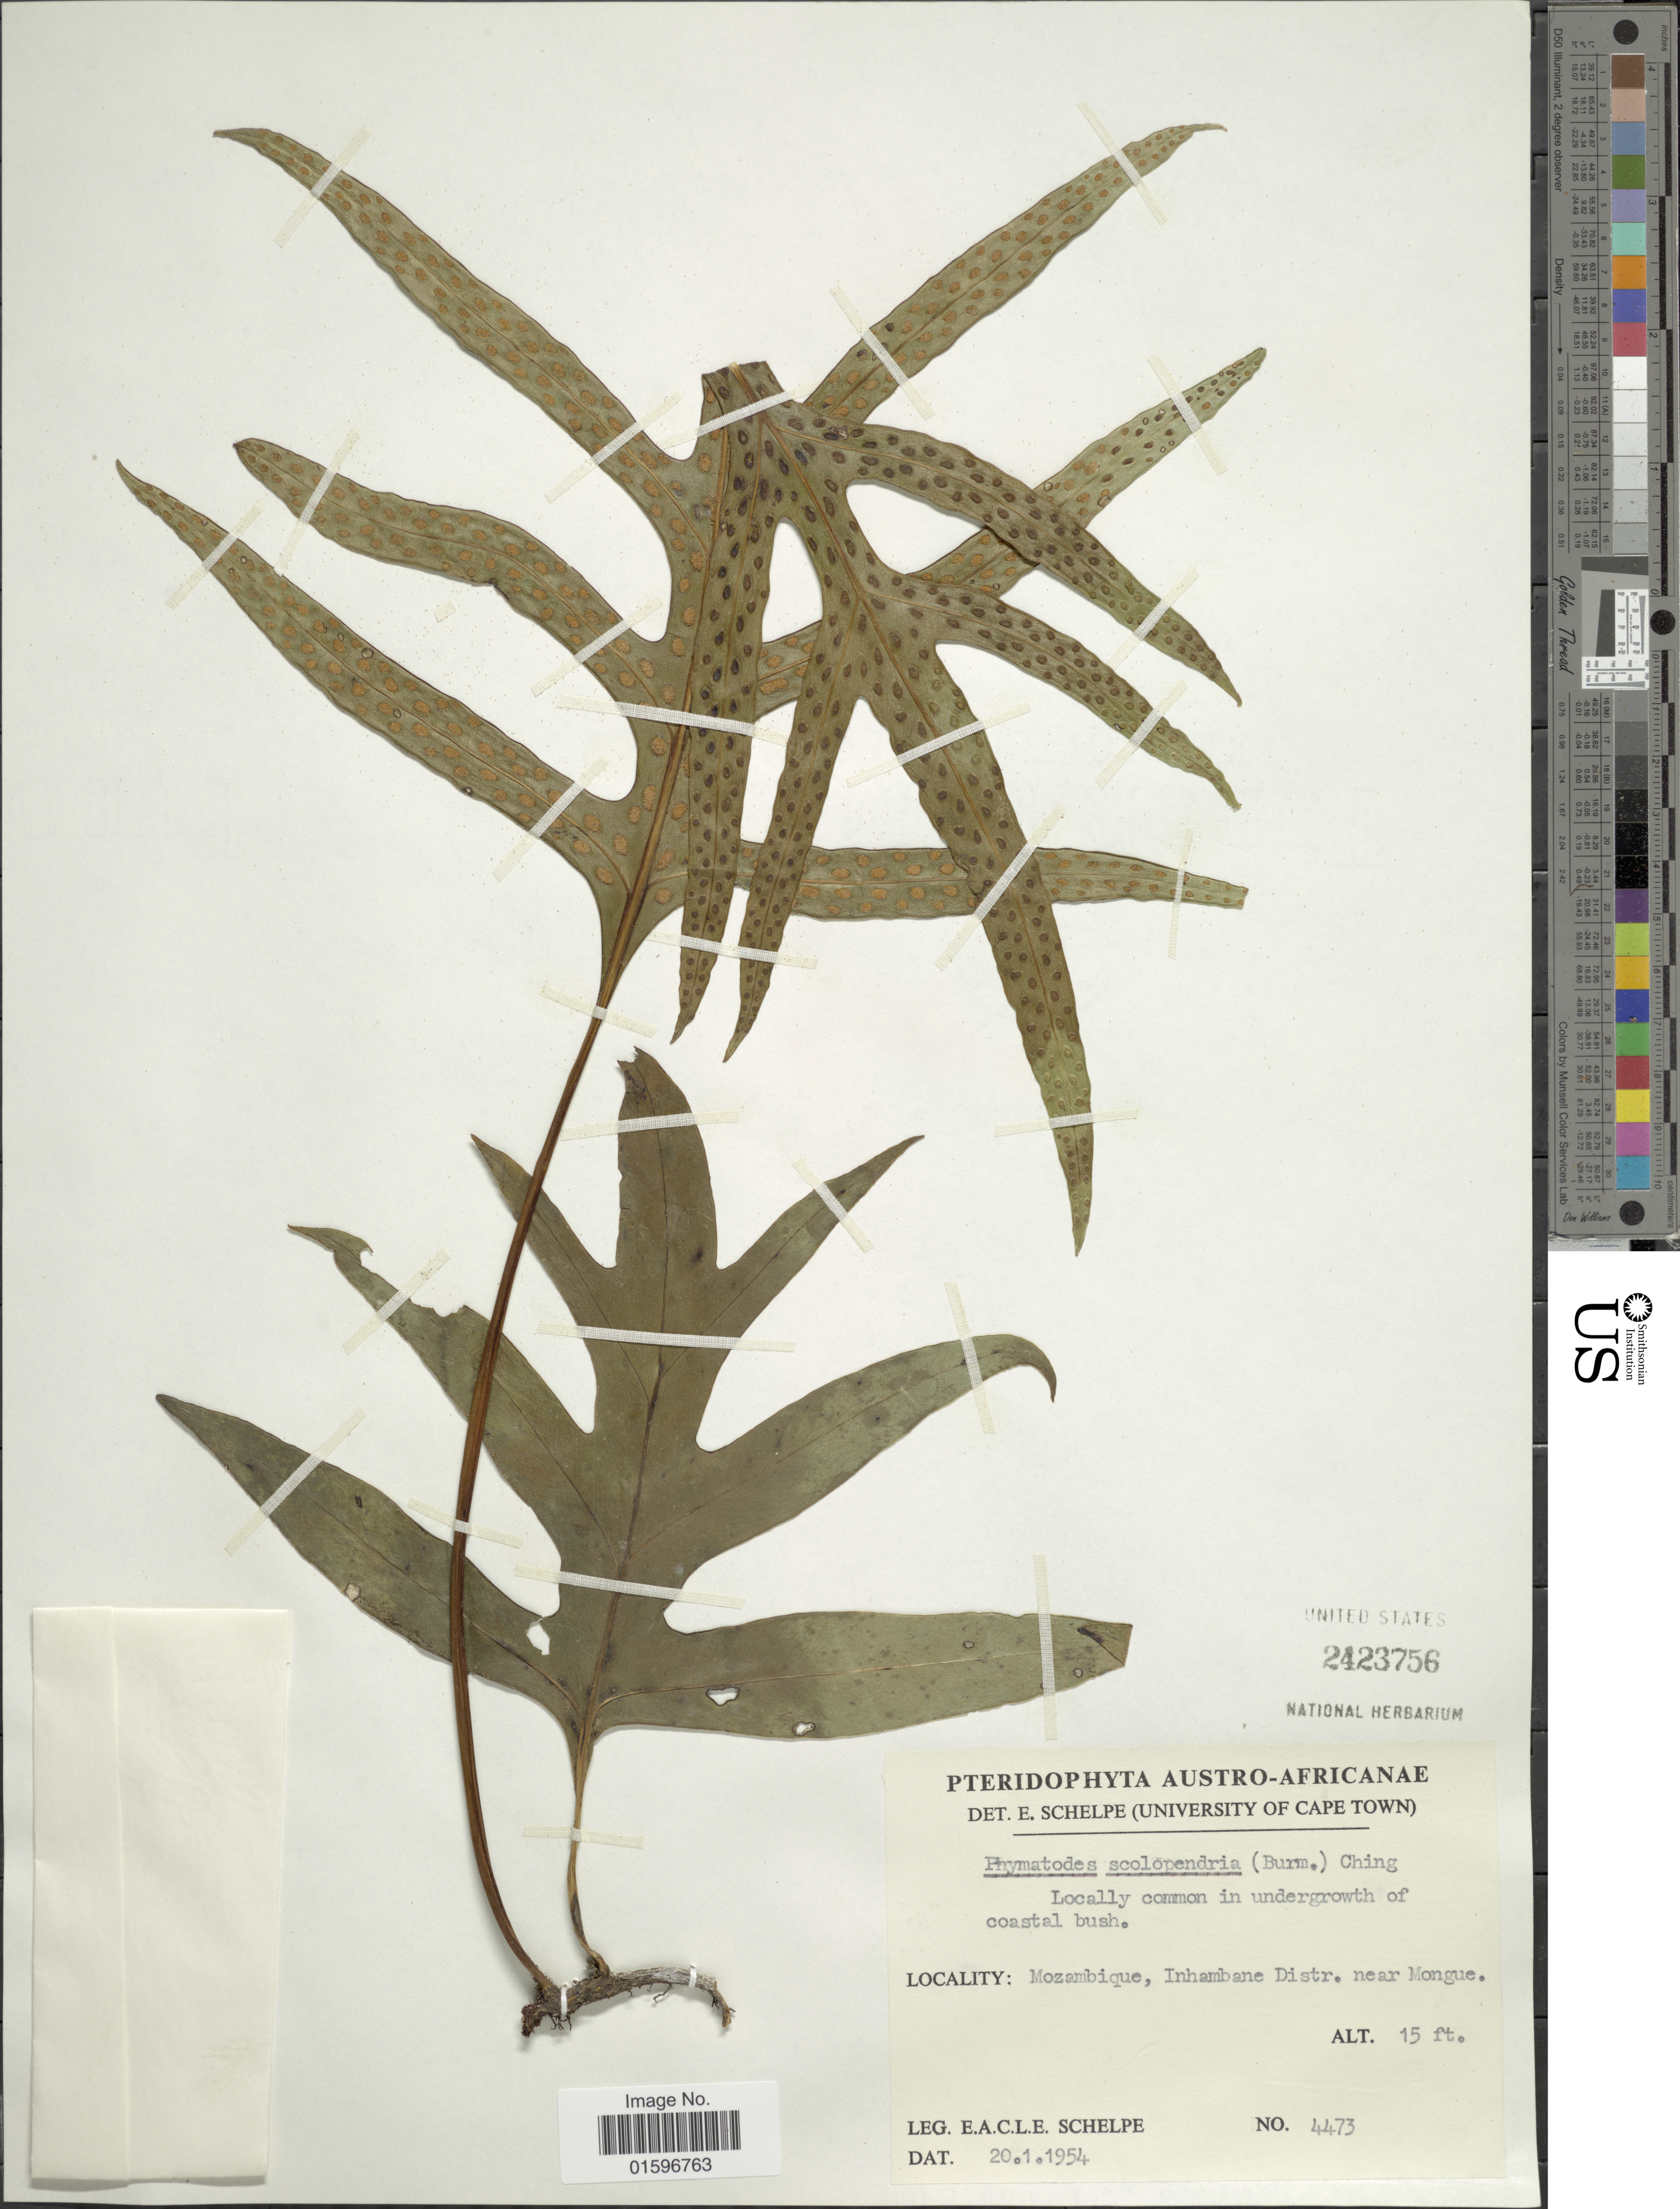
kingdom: Plantae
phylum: Tracheophyta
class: Polypodiopsida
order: Polypodiales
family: Polypodiaceae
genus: Polypodium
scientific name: Polypodium scolopendria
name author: Burm. f.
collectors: E. A. C. L. E. Schelpe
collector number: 4473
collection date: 1954-01-20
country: Mozambique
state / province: Inhambane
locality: Mozambique, inhambane Distr. near Mongue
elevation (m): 5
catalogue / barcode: US 2423756